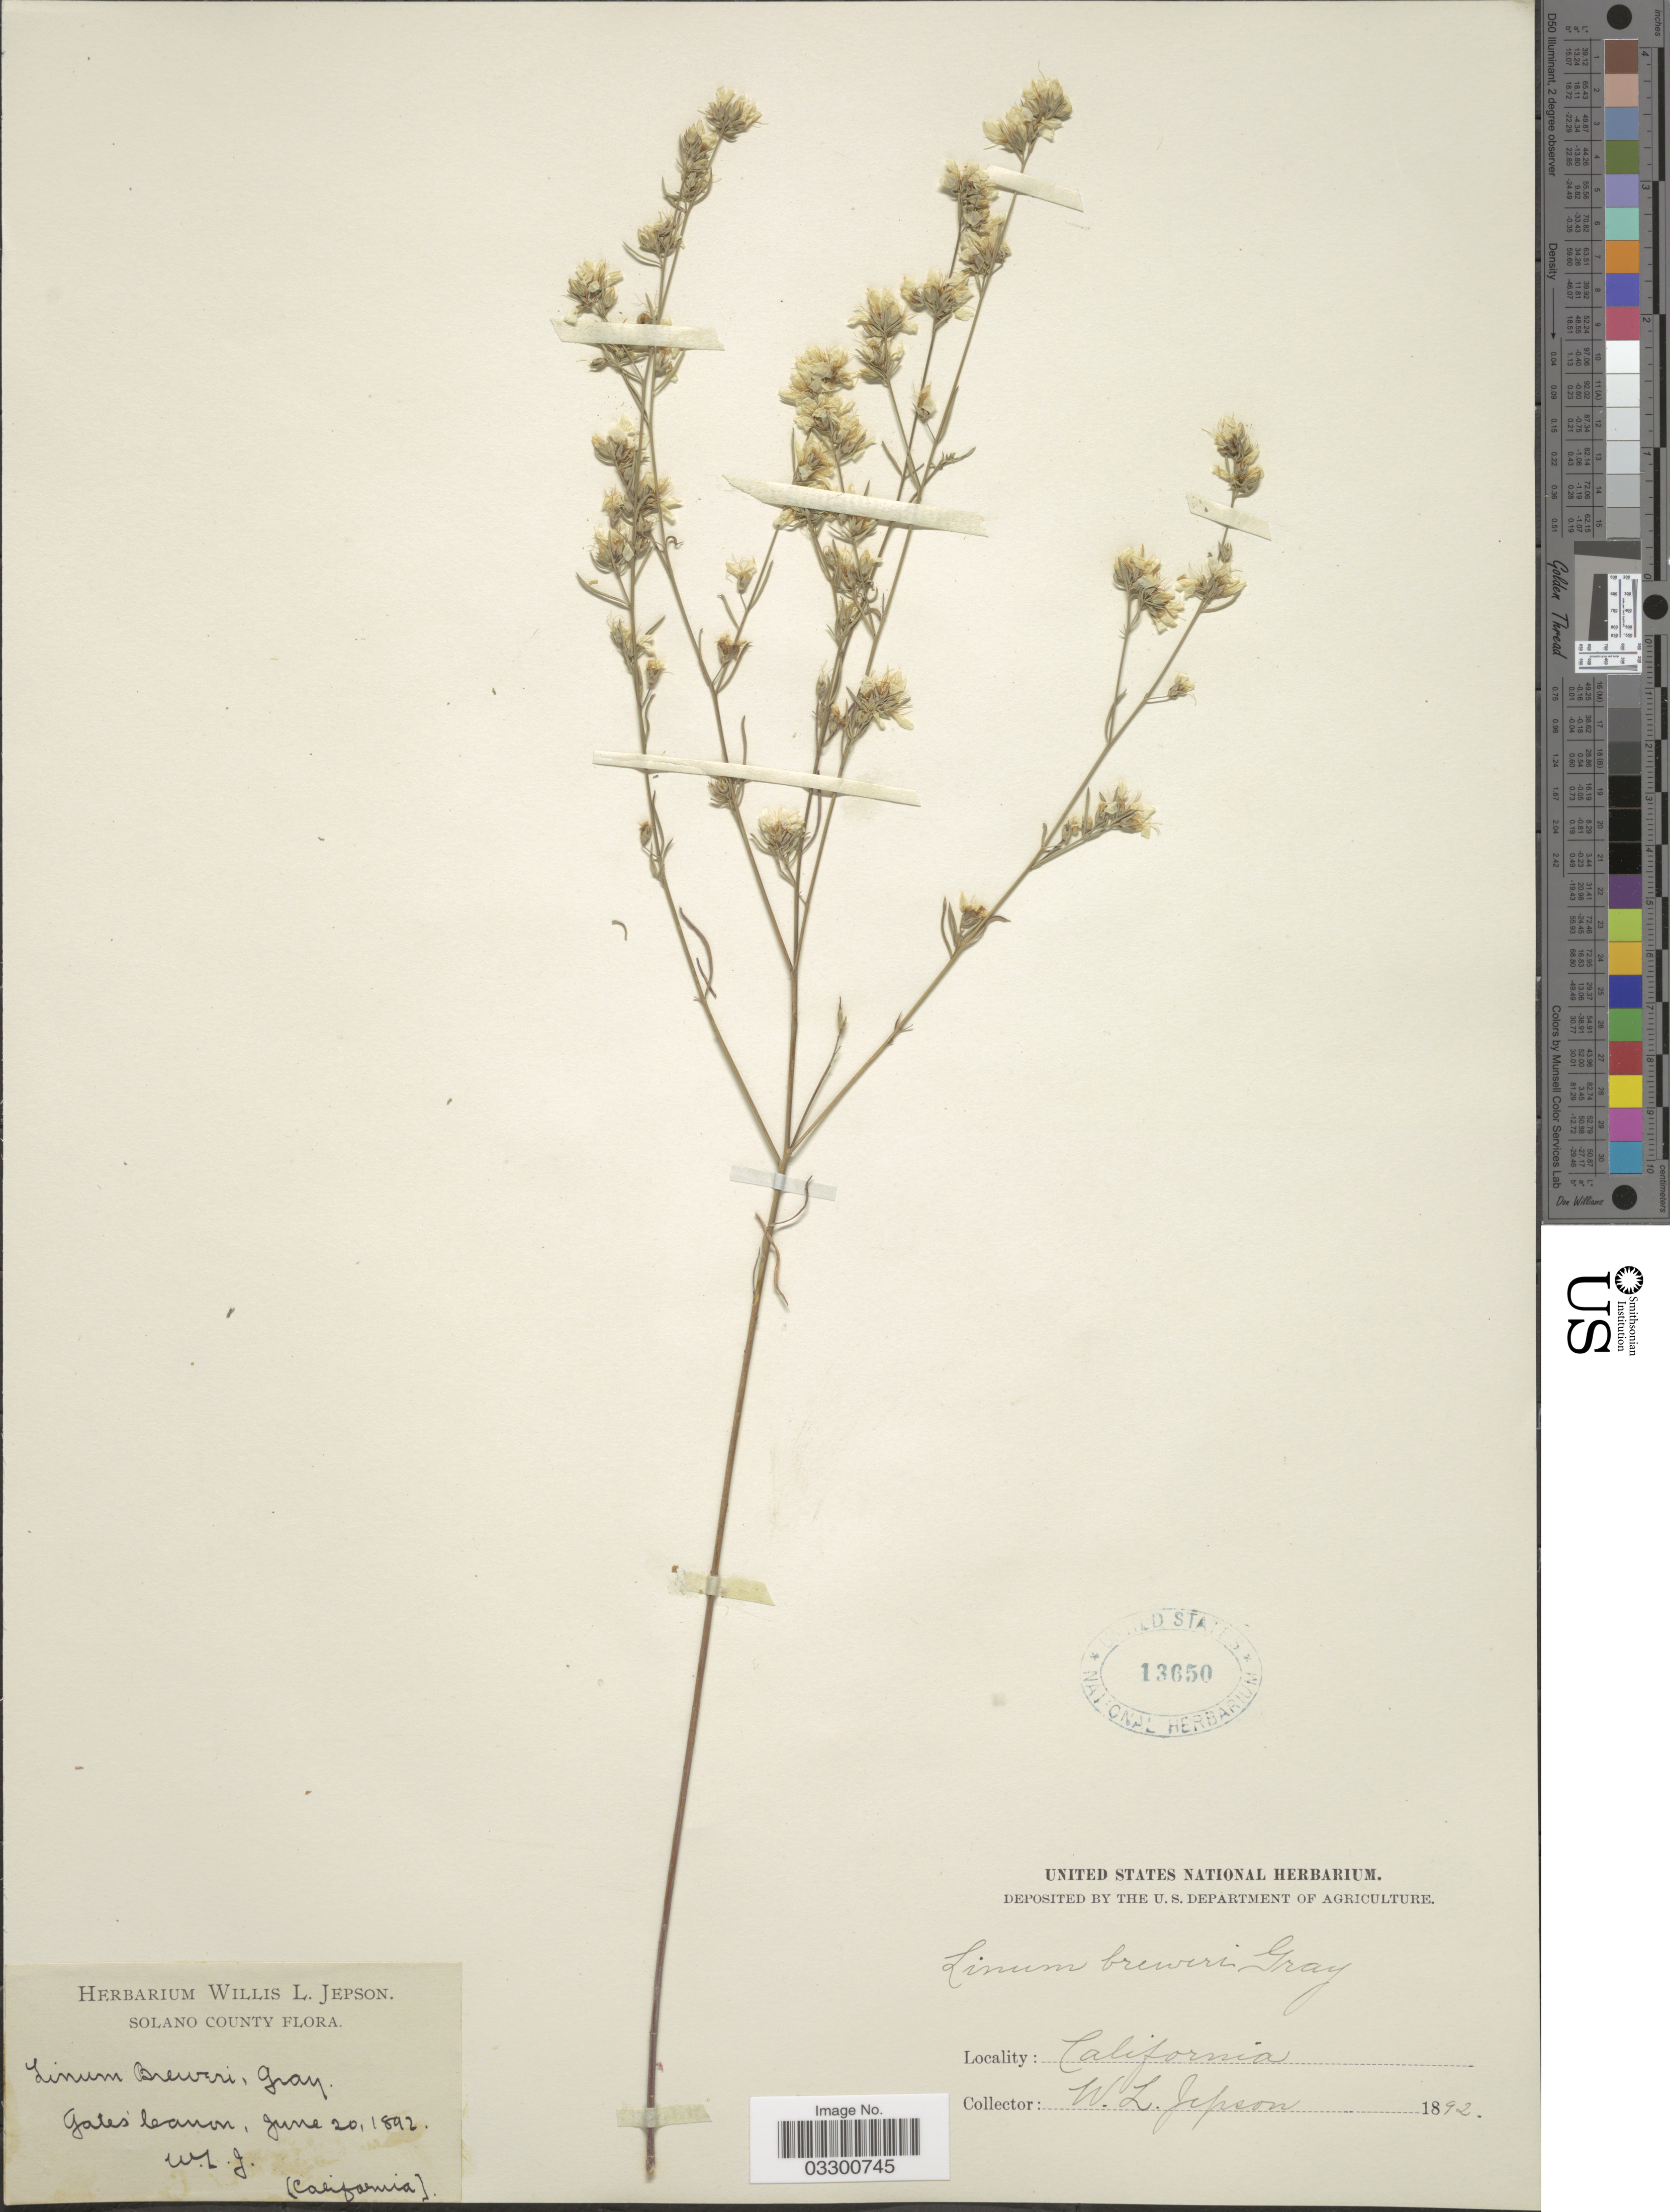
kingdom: Plantae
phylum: Tracheophyta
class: Magnoliopsida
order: Malpighiales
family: Linaceae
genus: Hesperolinon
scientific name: Hesperolinon breweri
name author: (A. Gray) Small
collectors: W. L. Jepson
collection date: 1892-06-20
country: United States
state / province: California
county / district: Solano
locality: Solano County, Gates Canon.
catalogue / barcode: US 13650